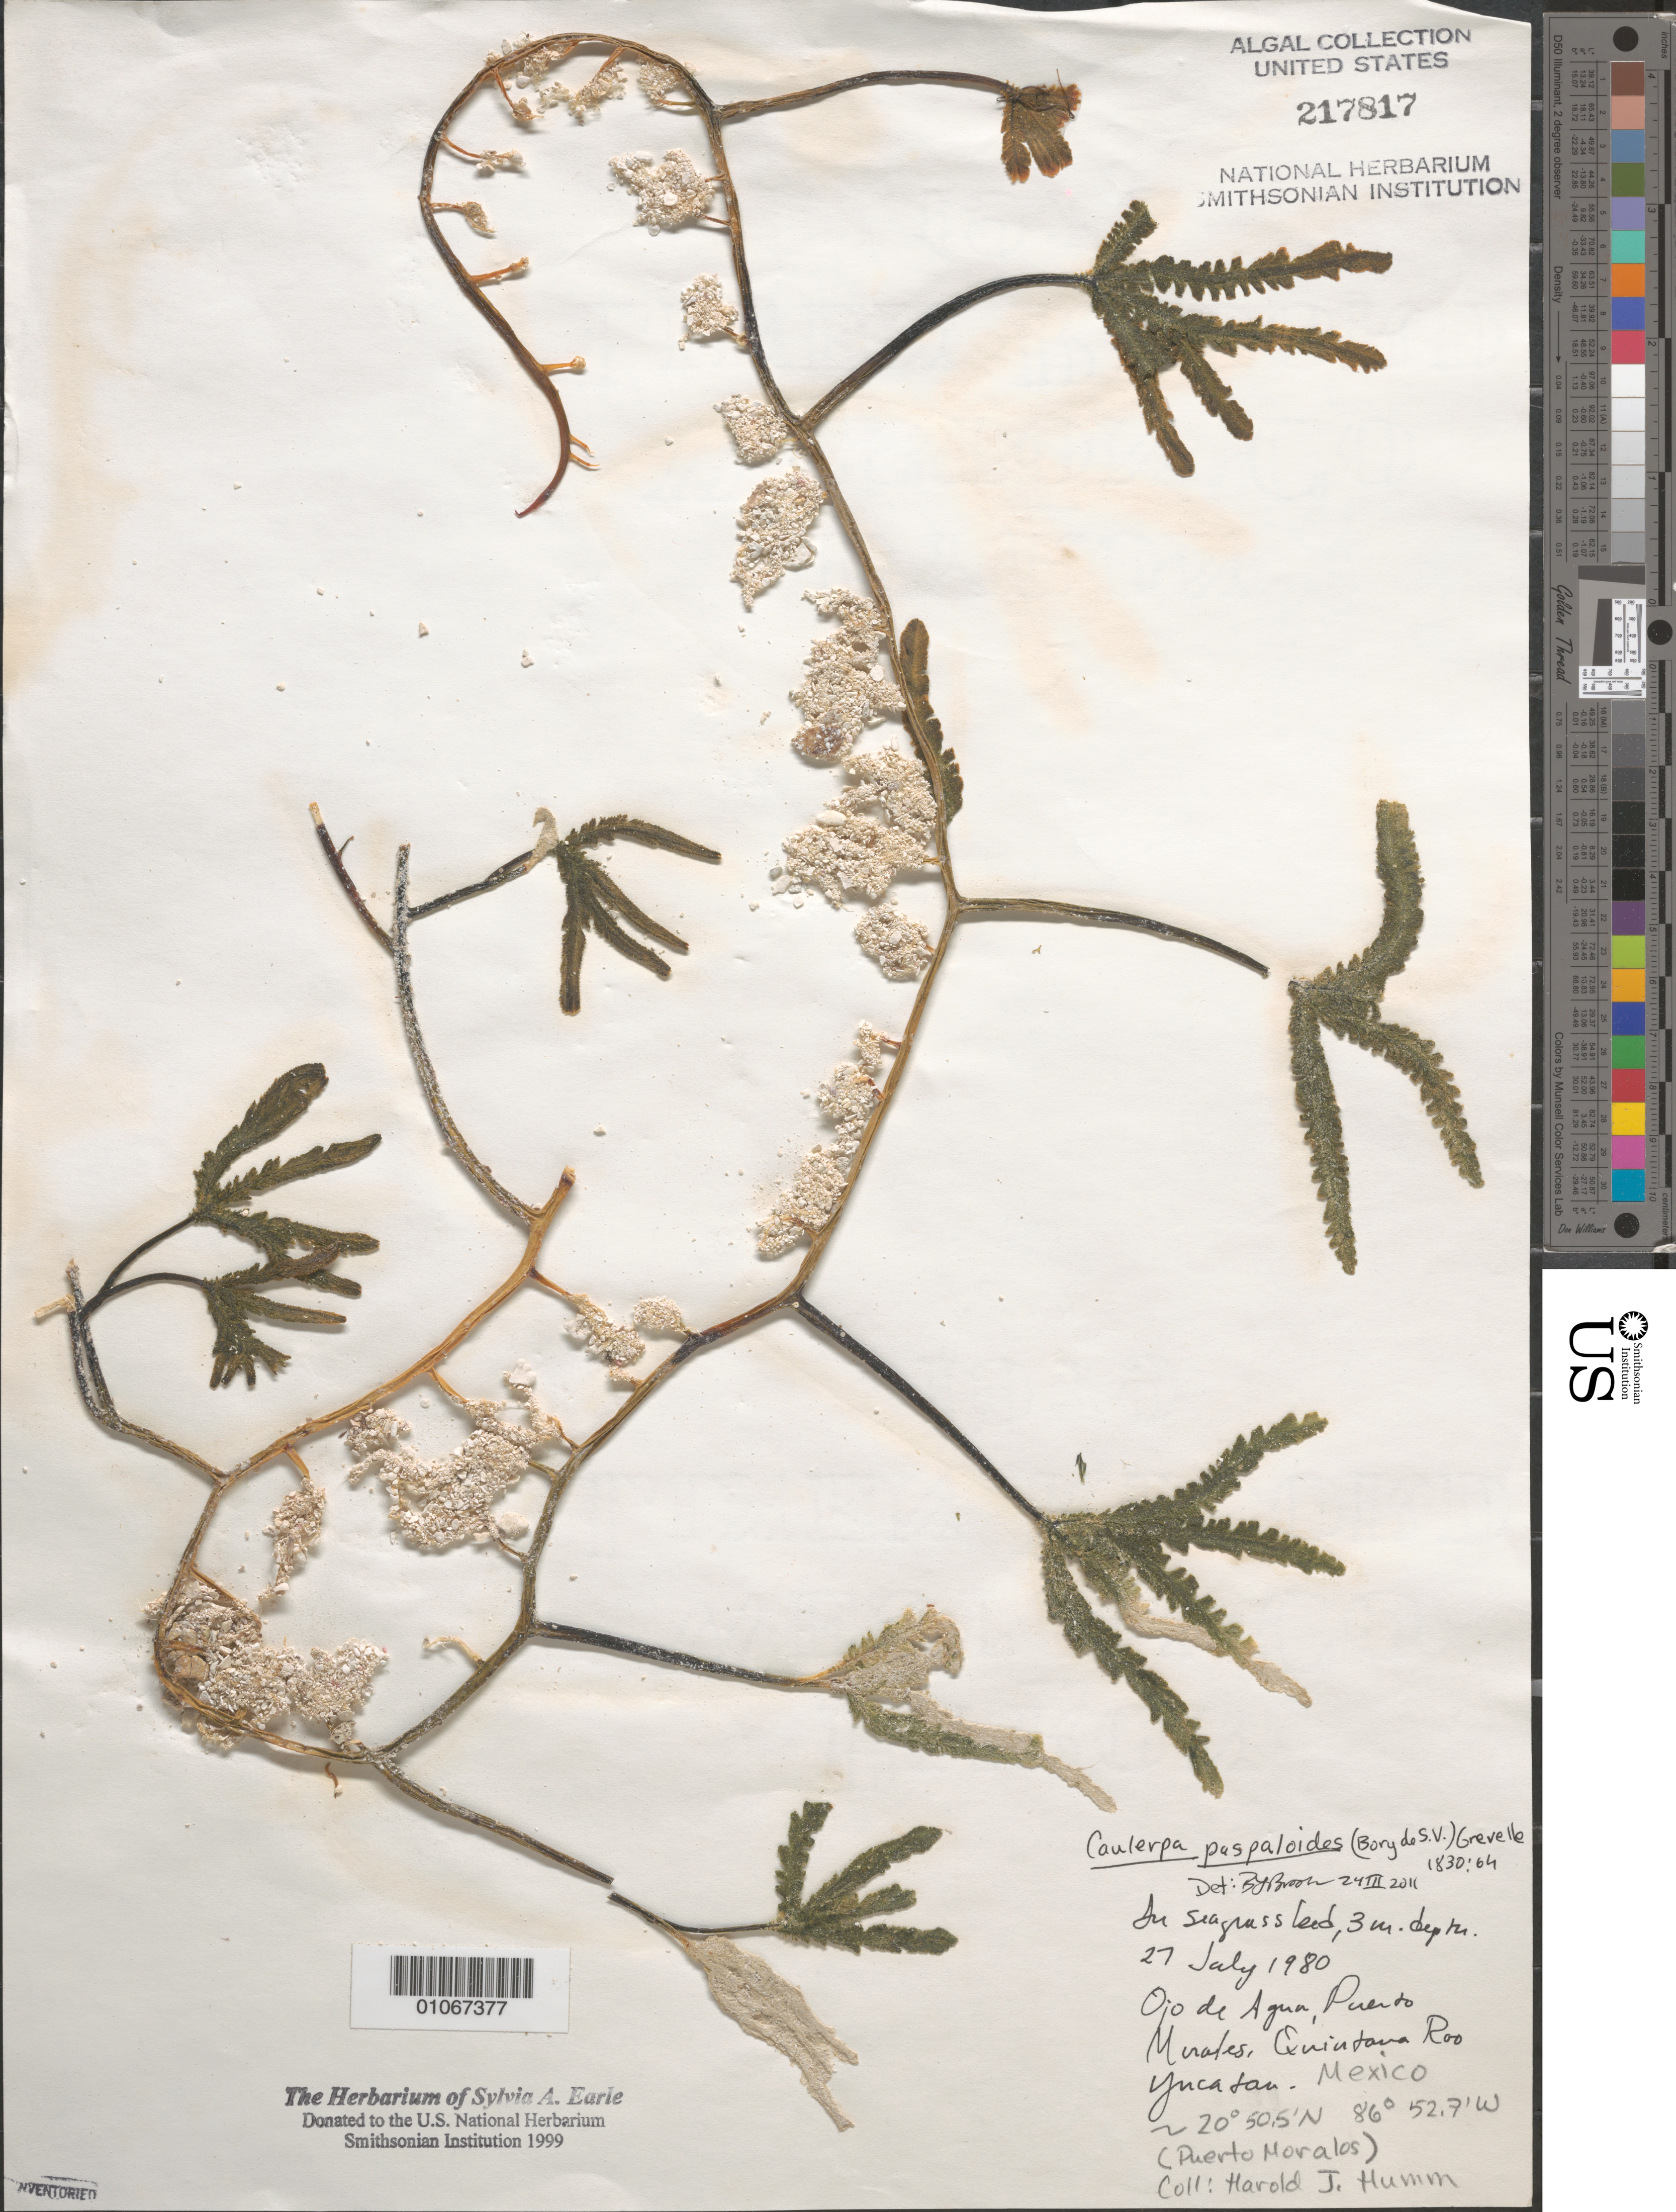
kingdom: Plantae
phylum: Chlorophyta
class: Ulvophyceae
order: Bryopsidales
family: Caulerpaceae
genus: Caulerpa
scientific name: Caulerpa paspaloides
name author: (Bory) Grev.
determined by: Brooks, B. L., (BOT), Smithsonian Institution - National Museum of Natural History (UNITED STATES)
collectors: H. J. Humm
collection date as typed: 27 Jul 1980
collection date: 1980-07-27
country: Mexico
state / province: Quintana Roo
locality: Puerto Morales (Puerto Moralos), Ojo de Agua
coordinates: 20 50.5'N, 86 52.7'W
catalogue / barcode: US 217817